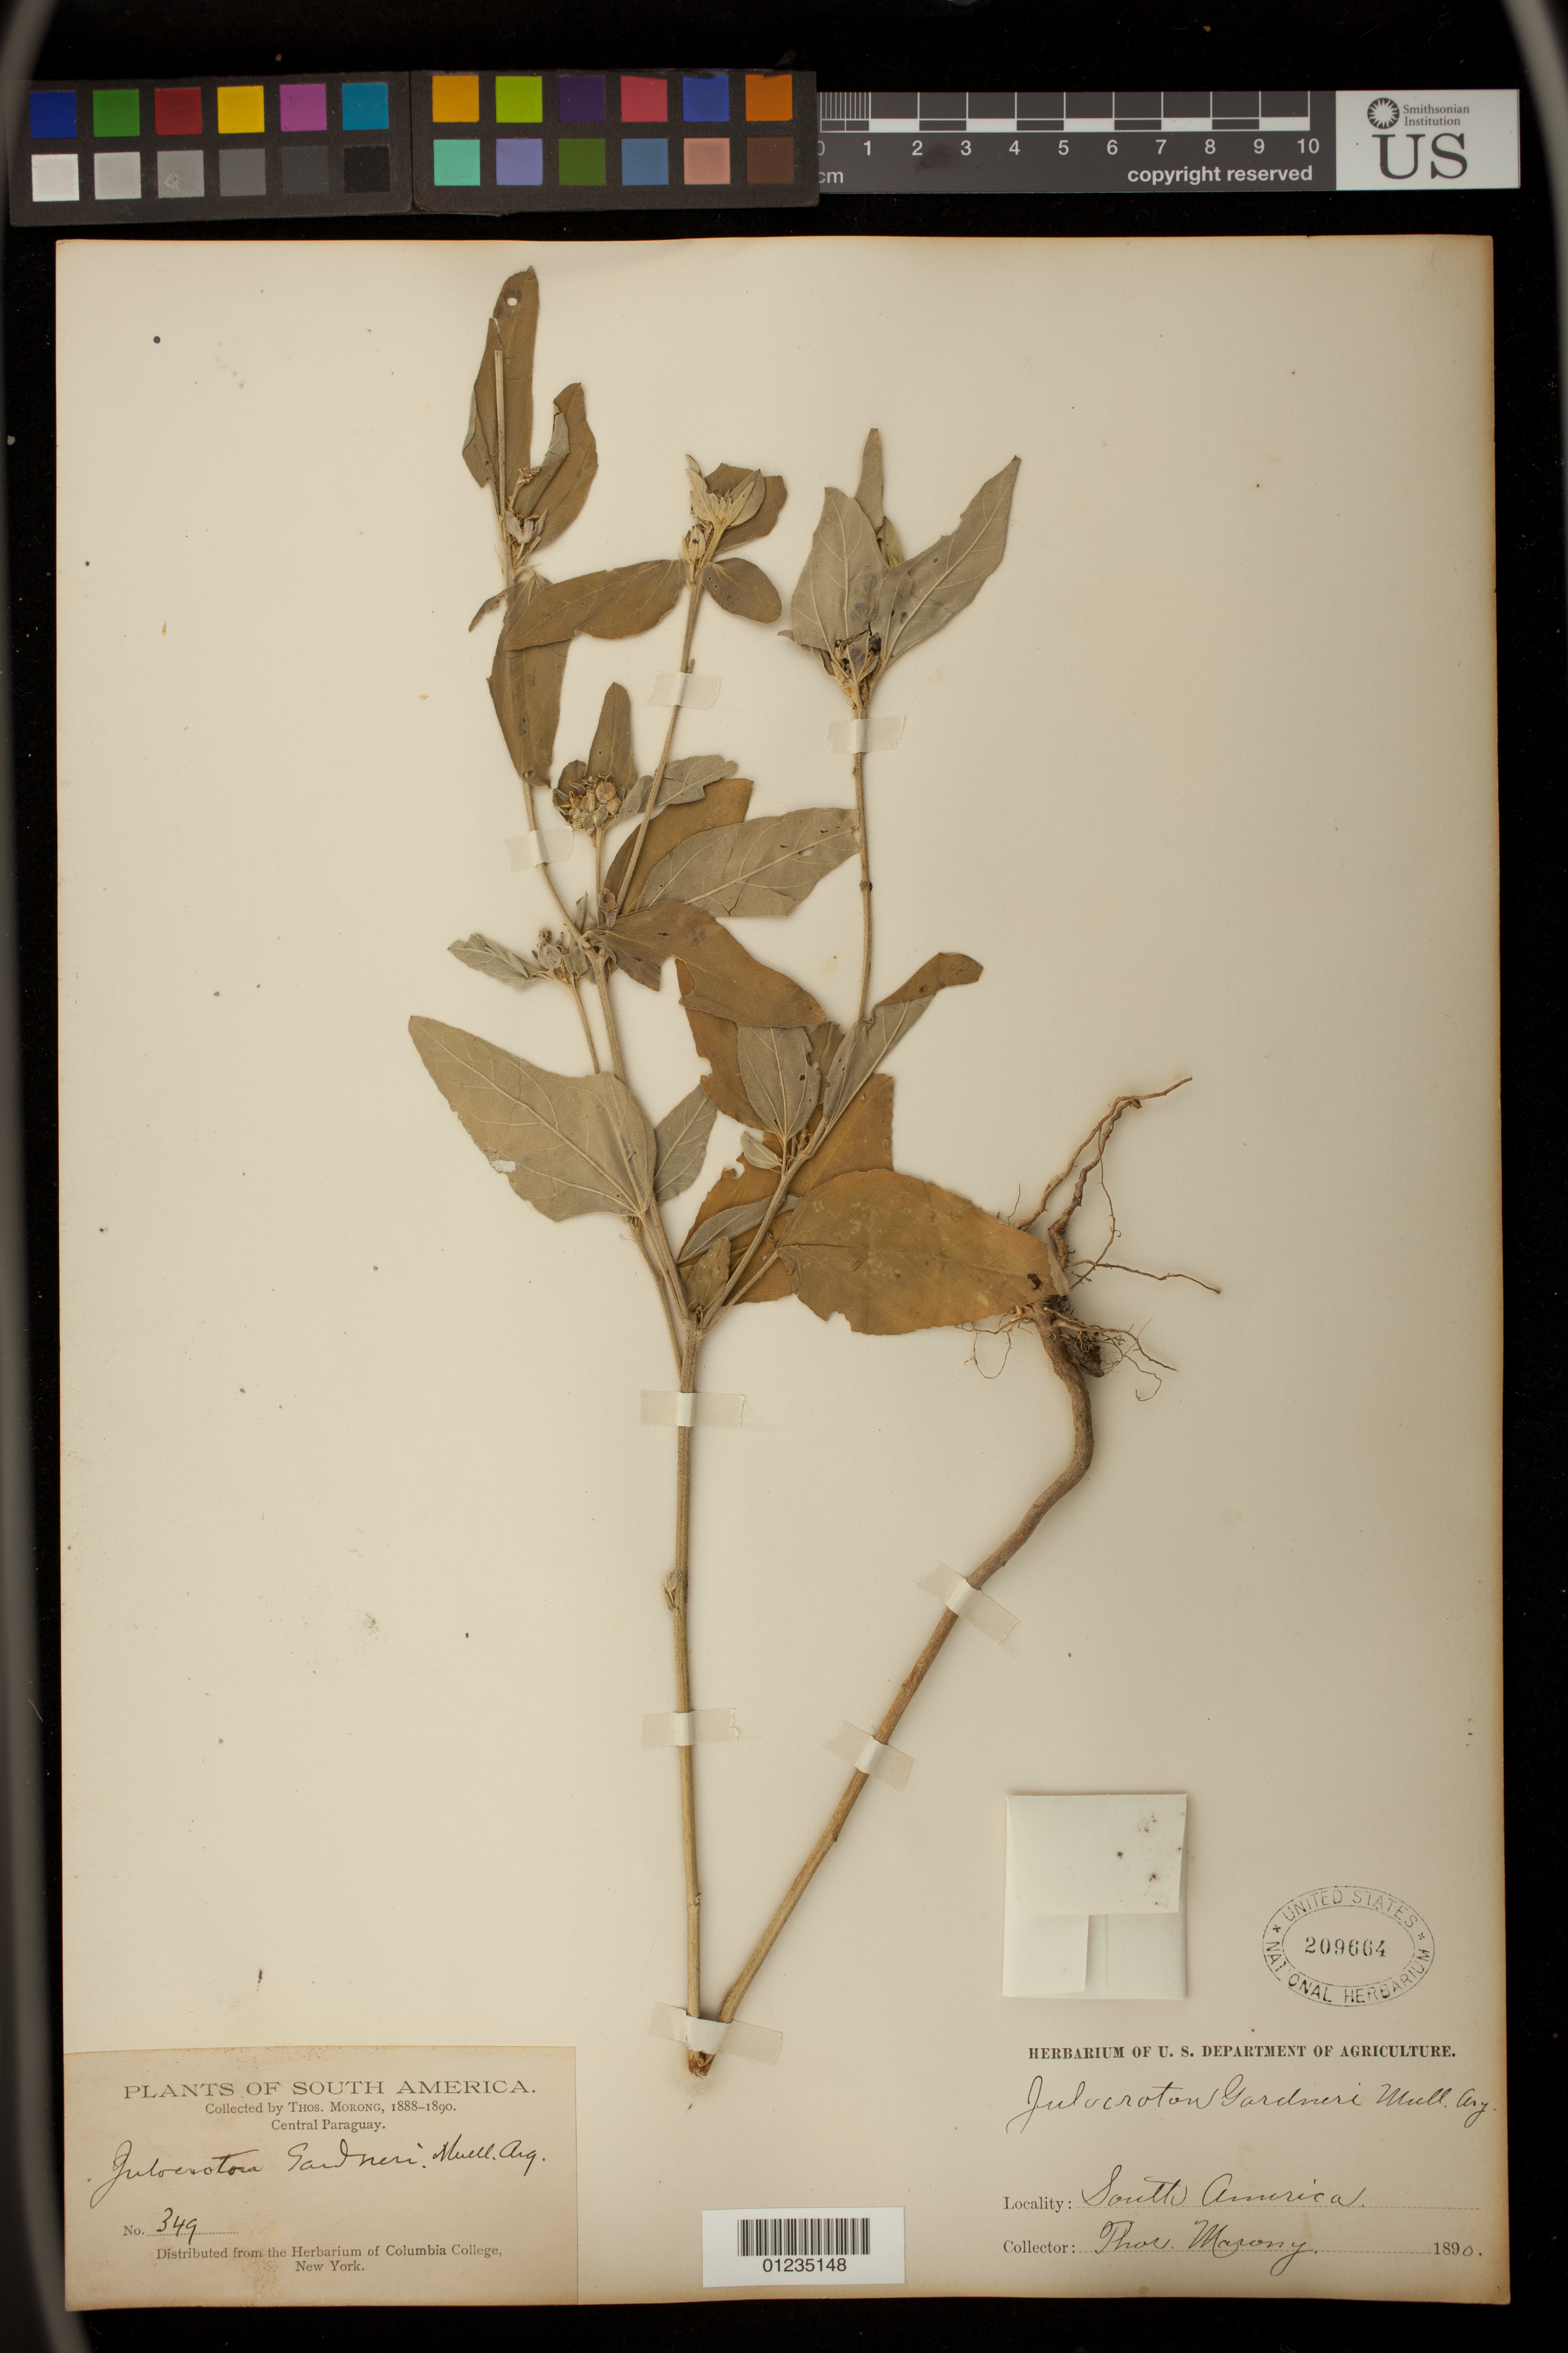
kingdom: Plantae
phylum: Tracheophyta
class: Magnoliopsida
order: Malpighiales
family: Euphorbiaceae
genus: Julocroton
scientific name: Julocroton gardneri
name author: Müll. Arg. in Mart.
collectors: T. Morong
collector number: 349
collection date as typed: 1890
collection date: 1890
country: Paraguay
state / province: Central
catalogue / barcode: US 209664